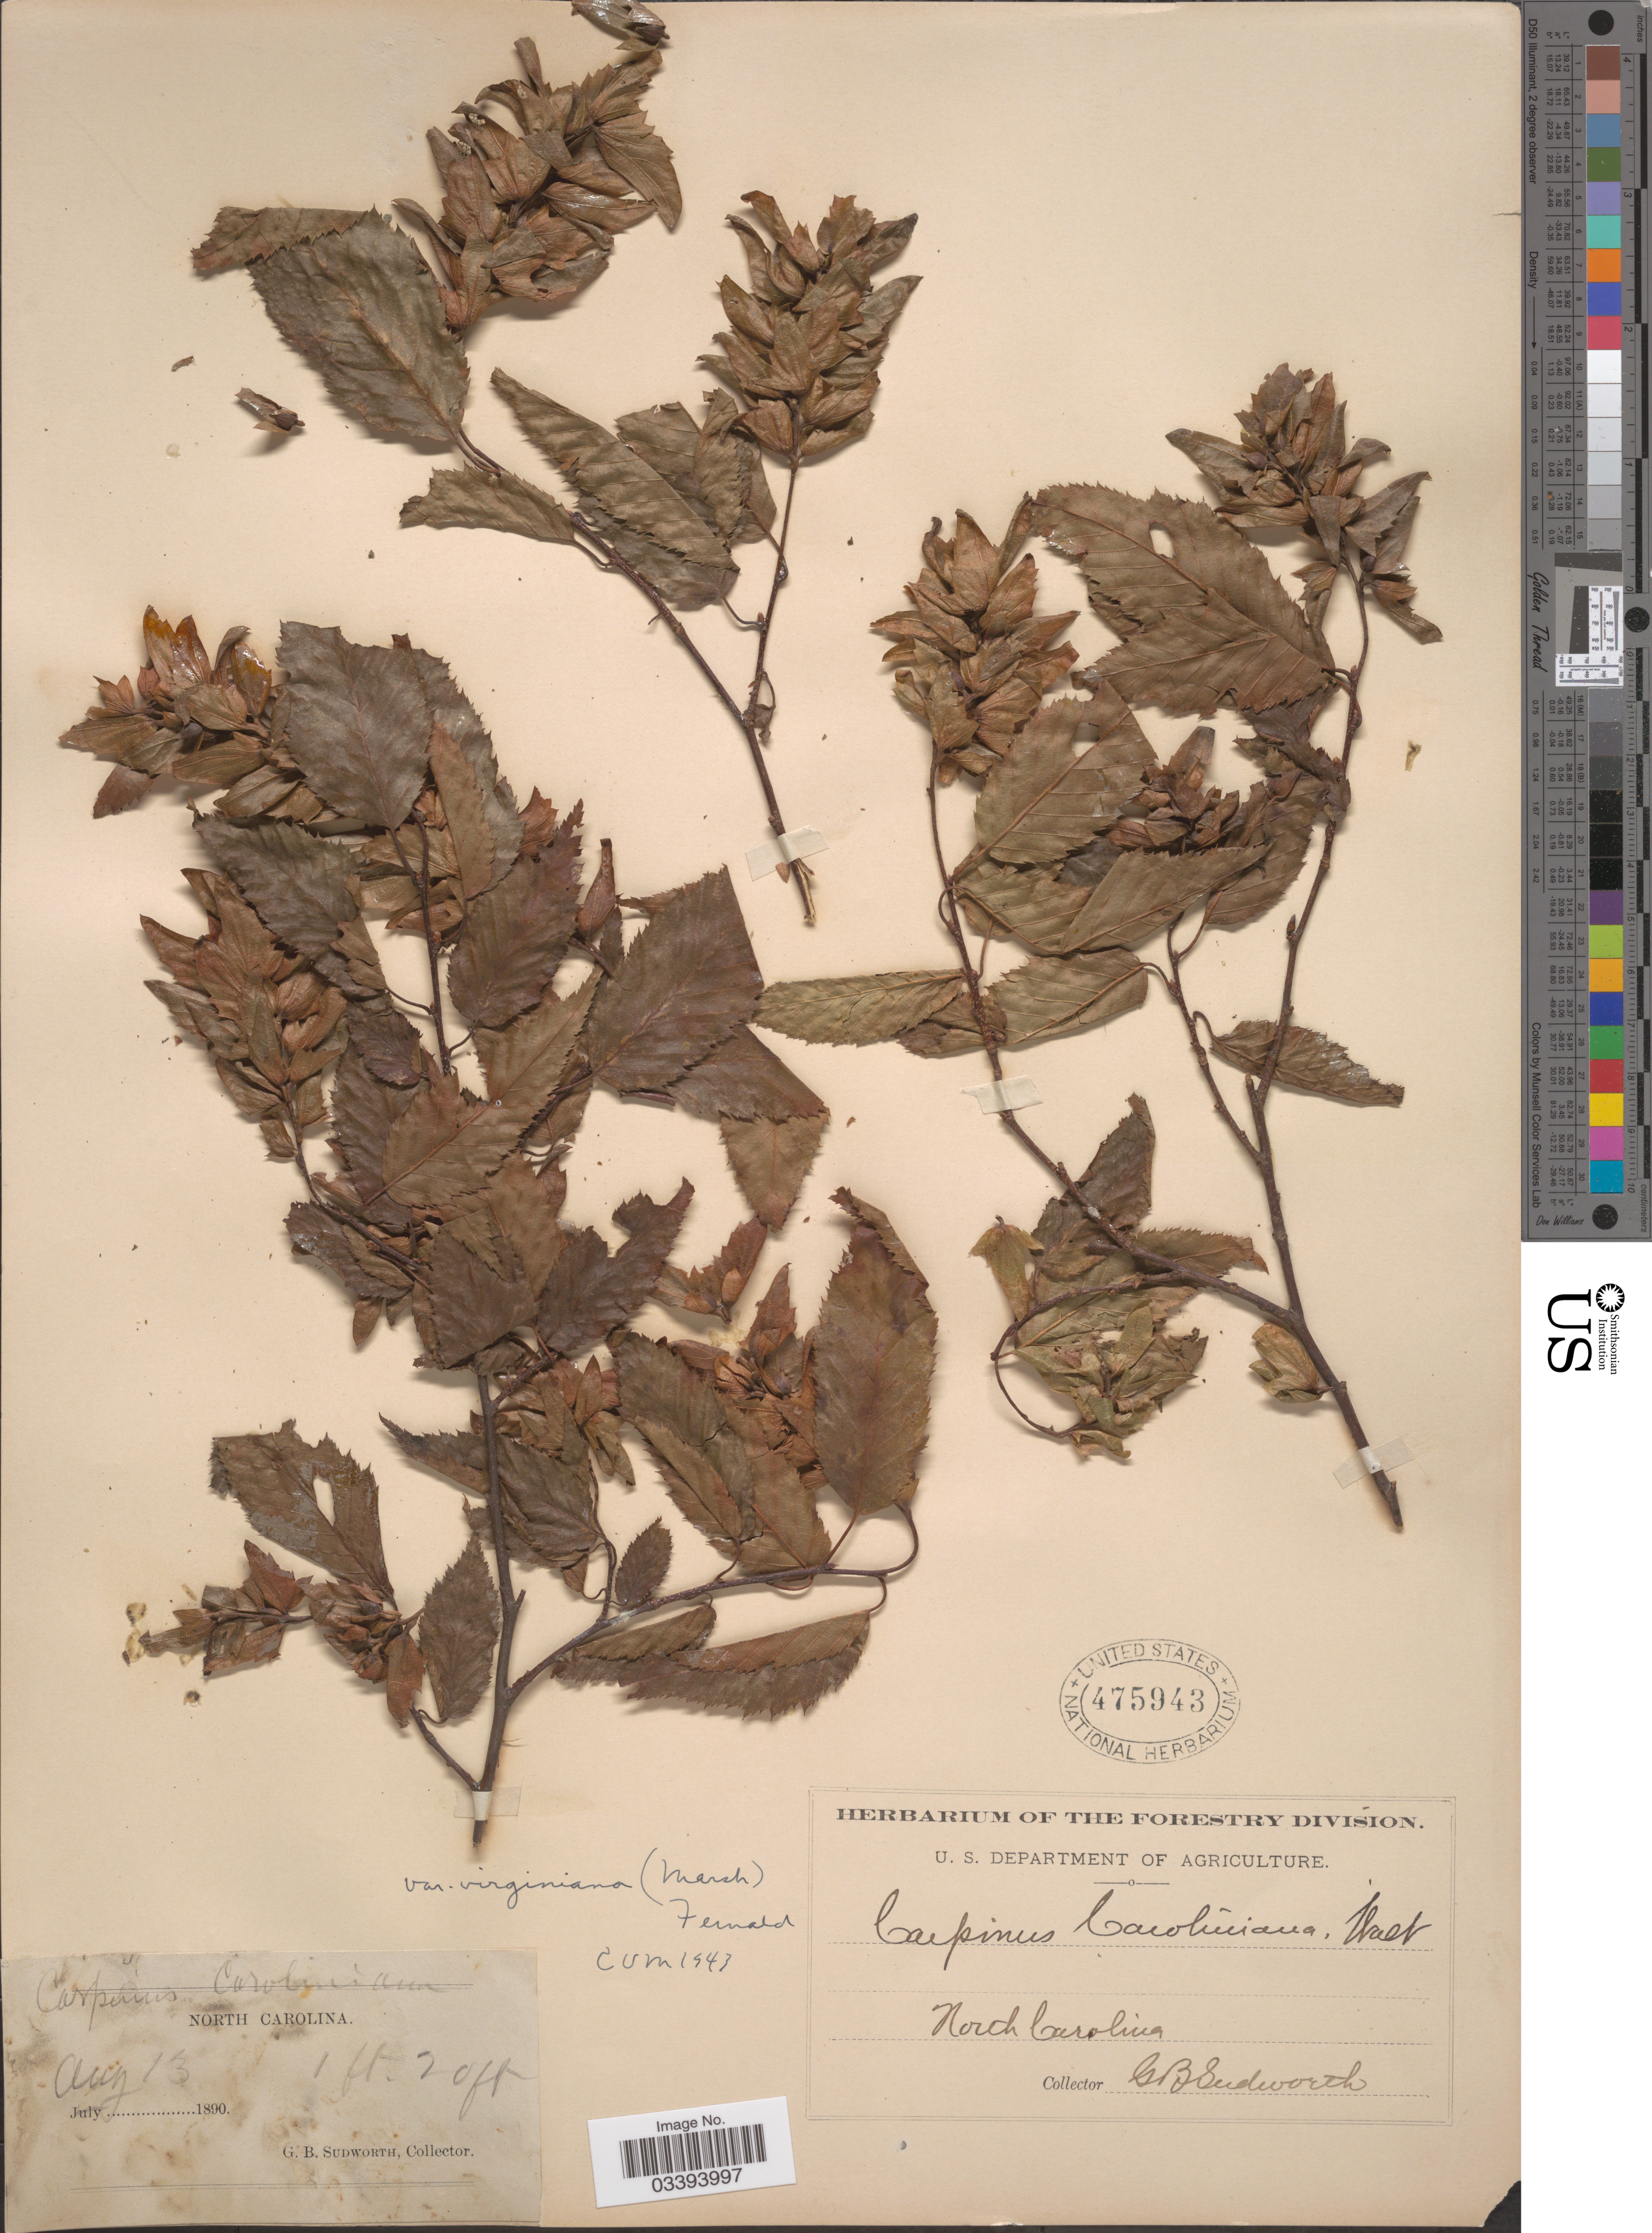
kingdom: Plantae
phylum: Tracheophyta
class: Magnoliopsida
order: Fagales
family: Betulaceae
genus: Carpinus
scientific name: Carpinus caroliniana subsp. virginiana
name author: (Marshall) Furlow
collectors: G. B. Sudworth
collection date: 1890-08-13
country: United States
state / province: North Carolina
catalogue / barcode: US 475943